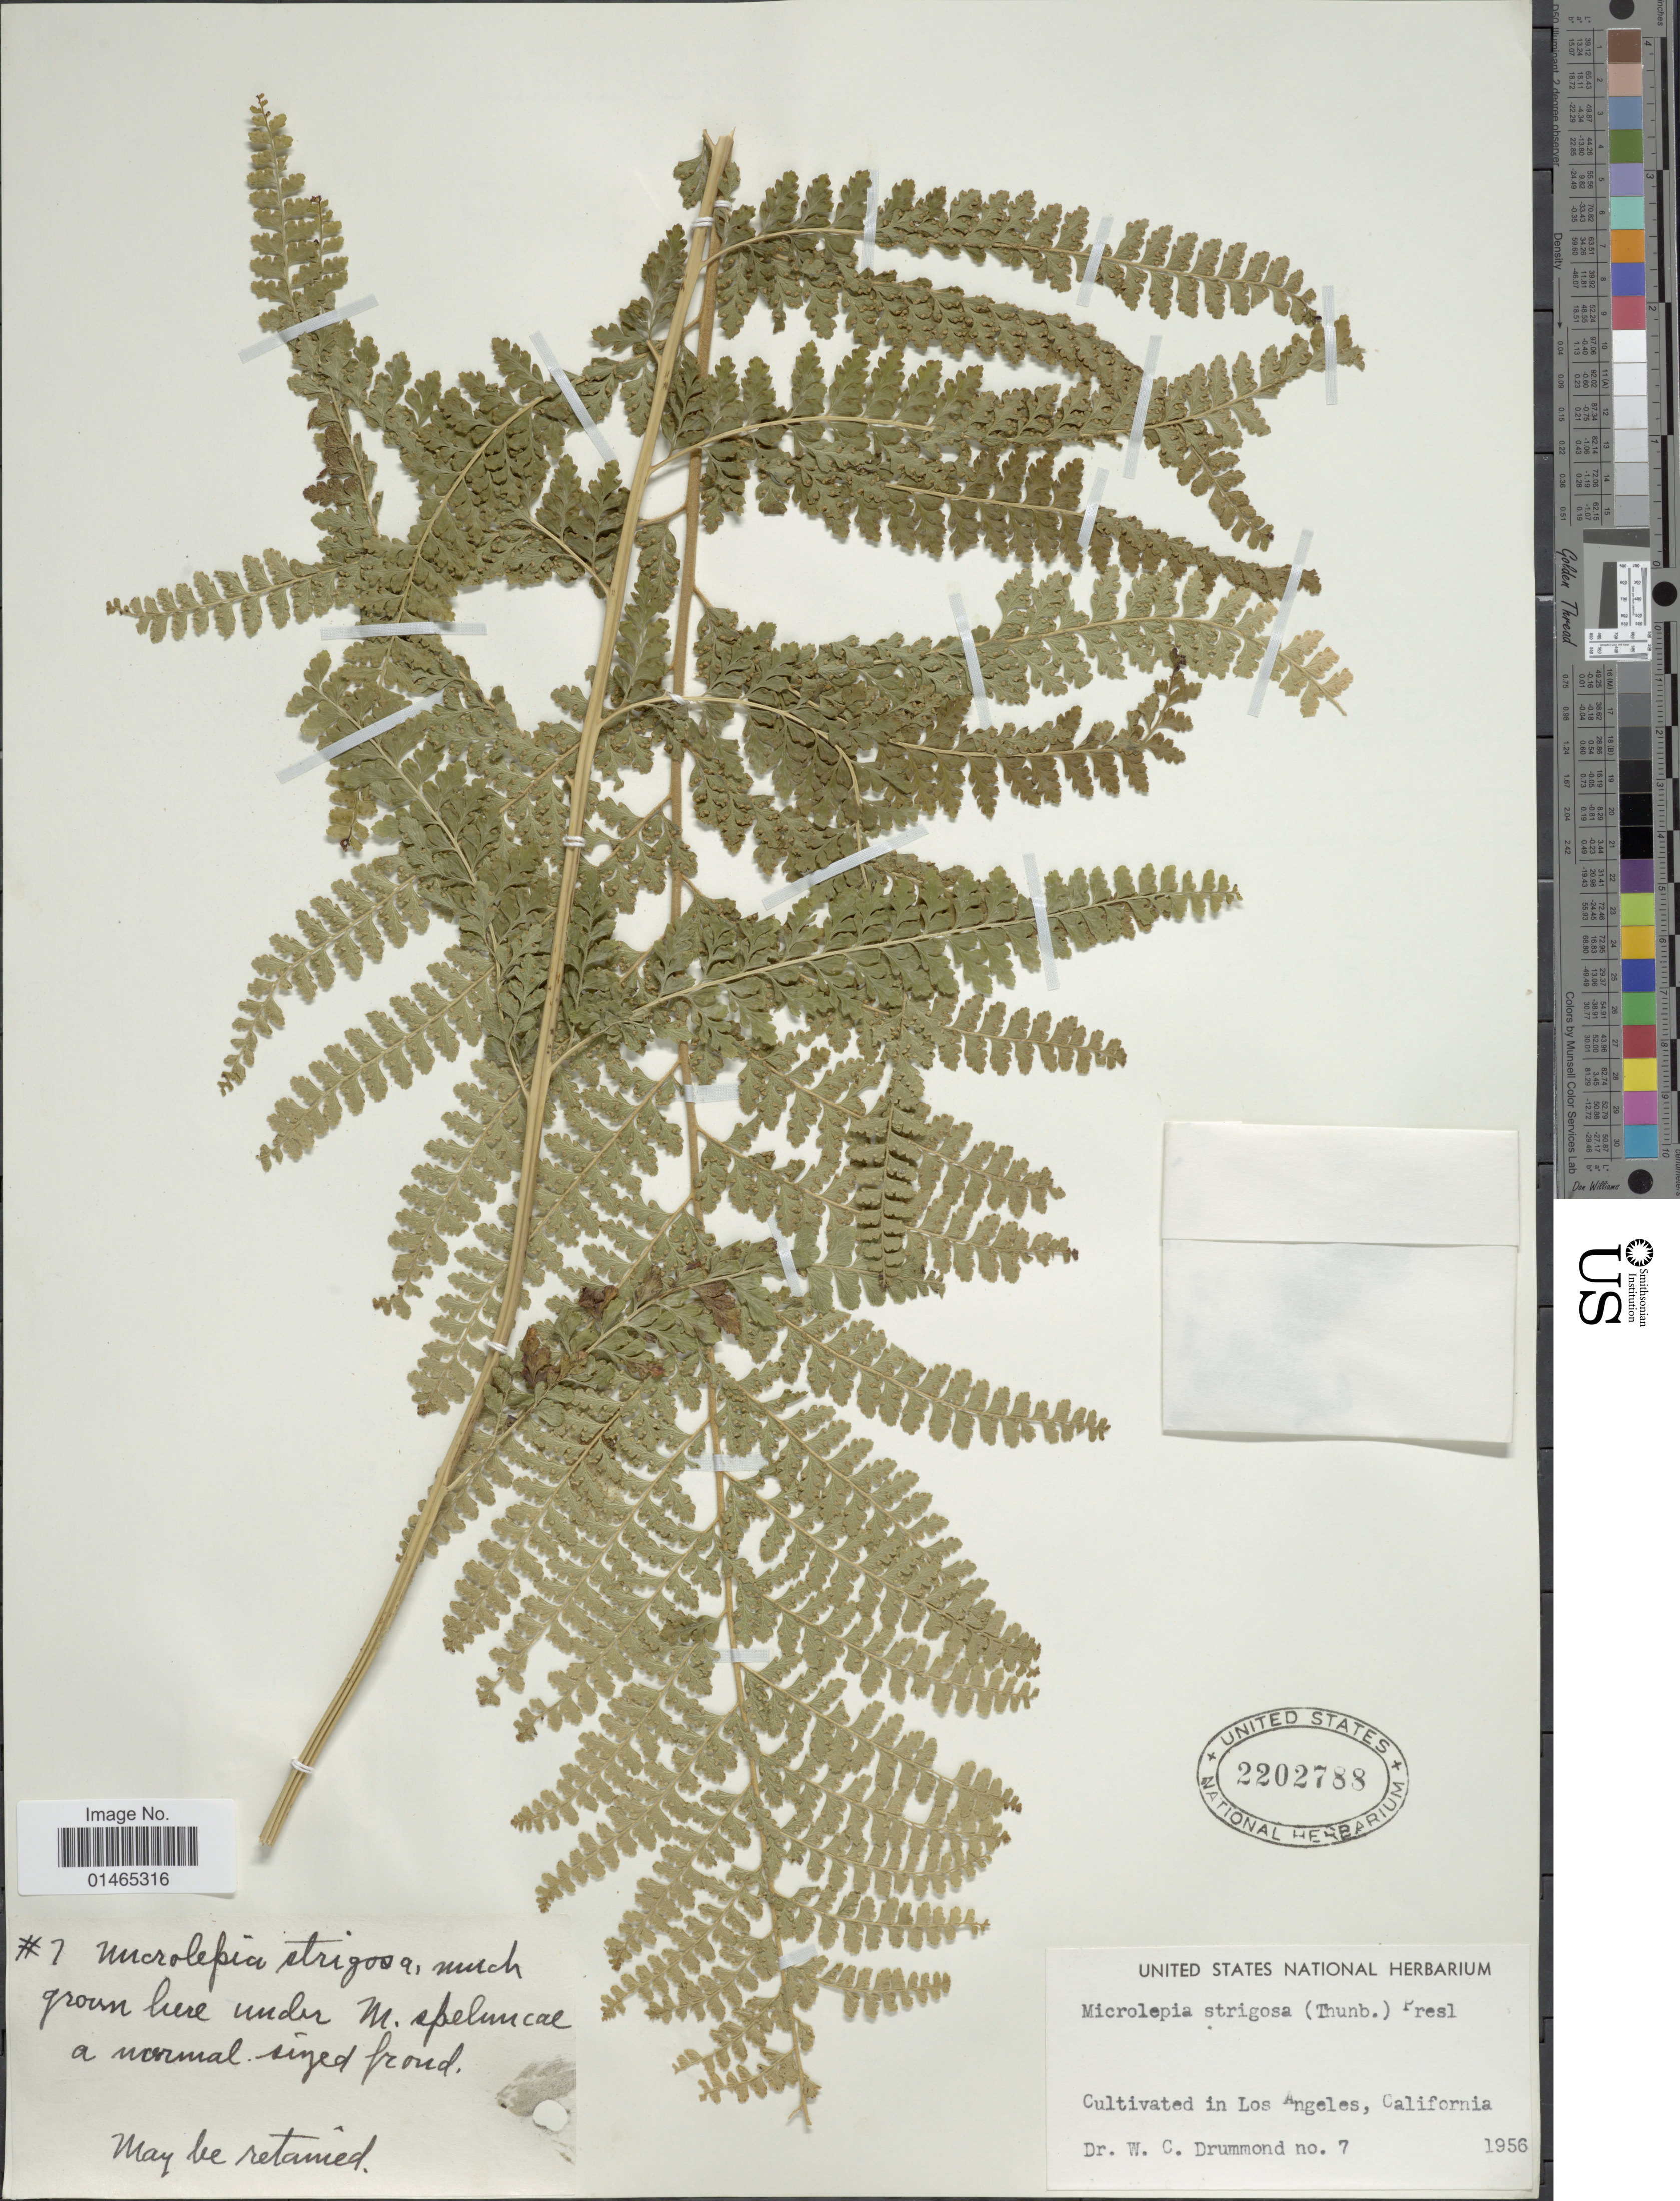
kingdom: Plantae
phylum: Tracheophyta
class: Polypodiopsida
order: Polypodiales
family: Dennstaedtiaceae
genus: Microlepia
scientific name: Microlepia strigosa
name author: (Thunb.) J. Presl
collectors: W. Drummond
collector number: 7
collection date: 1956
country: United States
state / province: California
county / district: Los Angeles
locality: In Los Angeles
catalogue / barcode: US 2202788